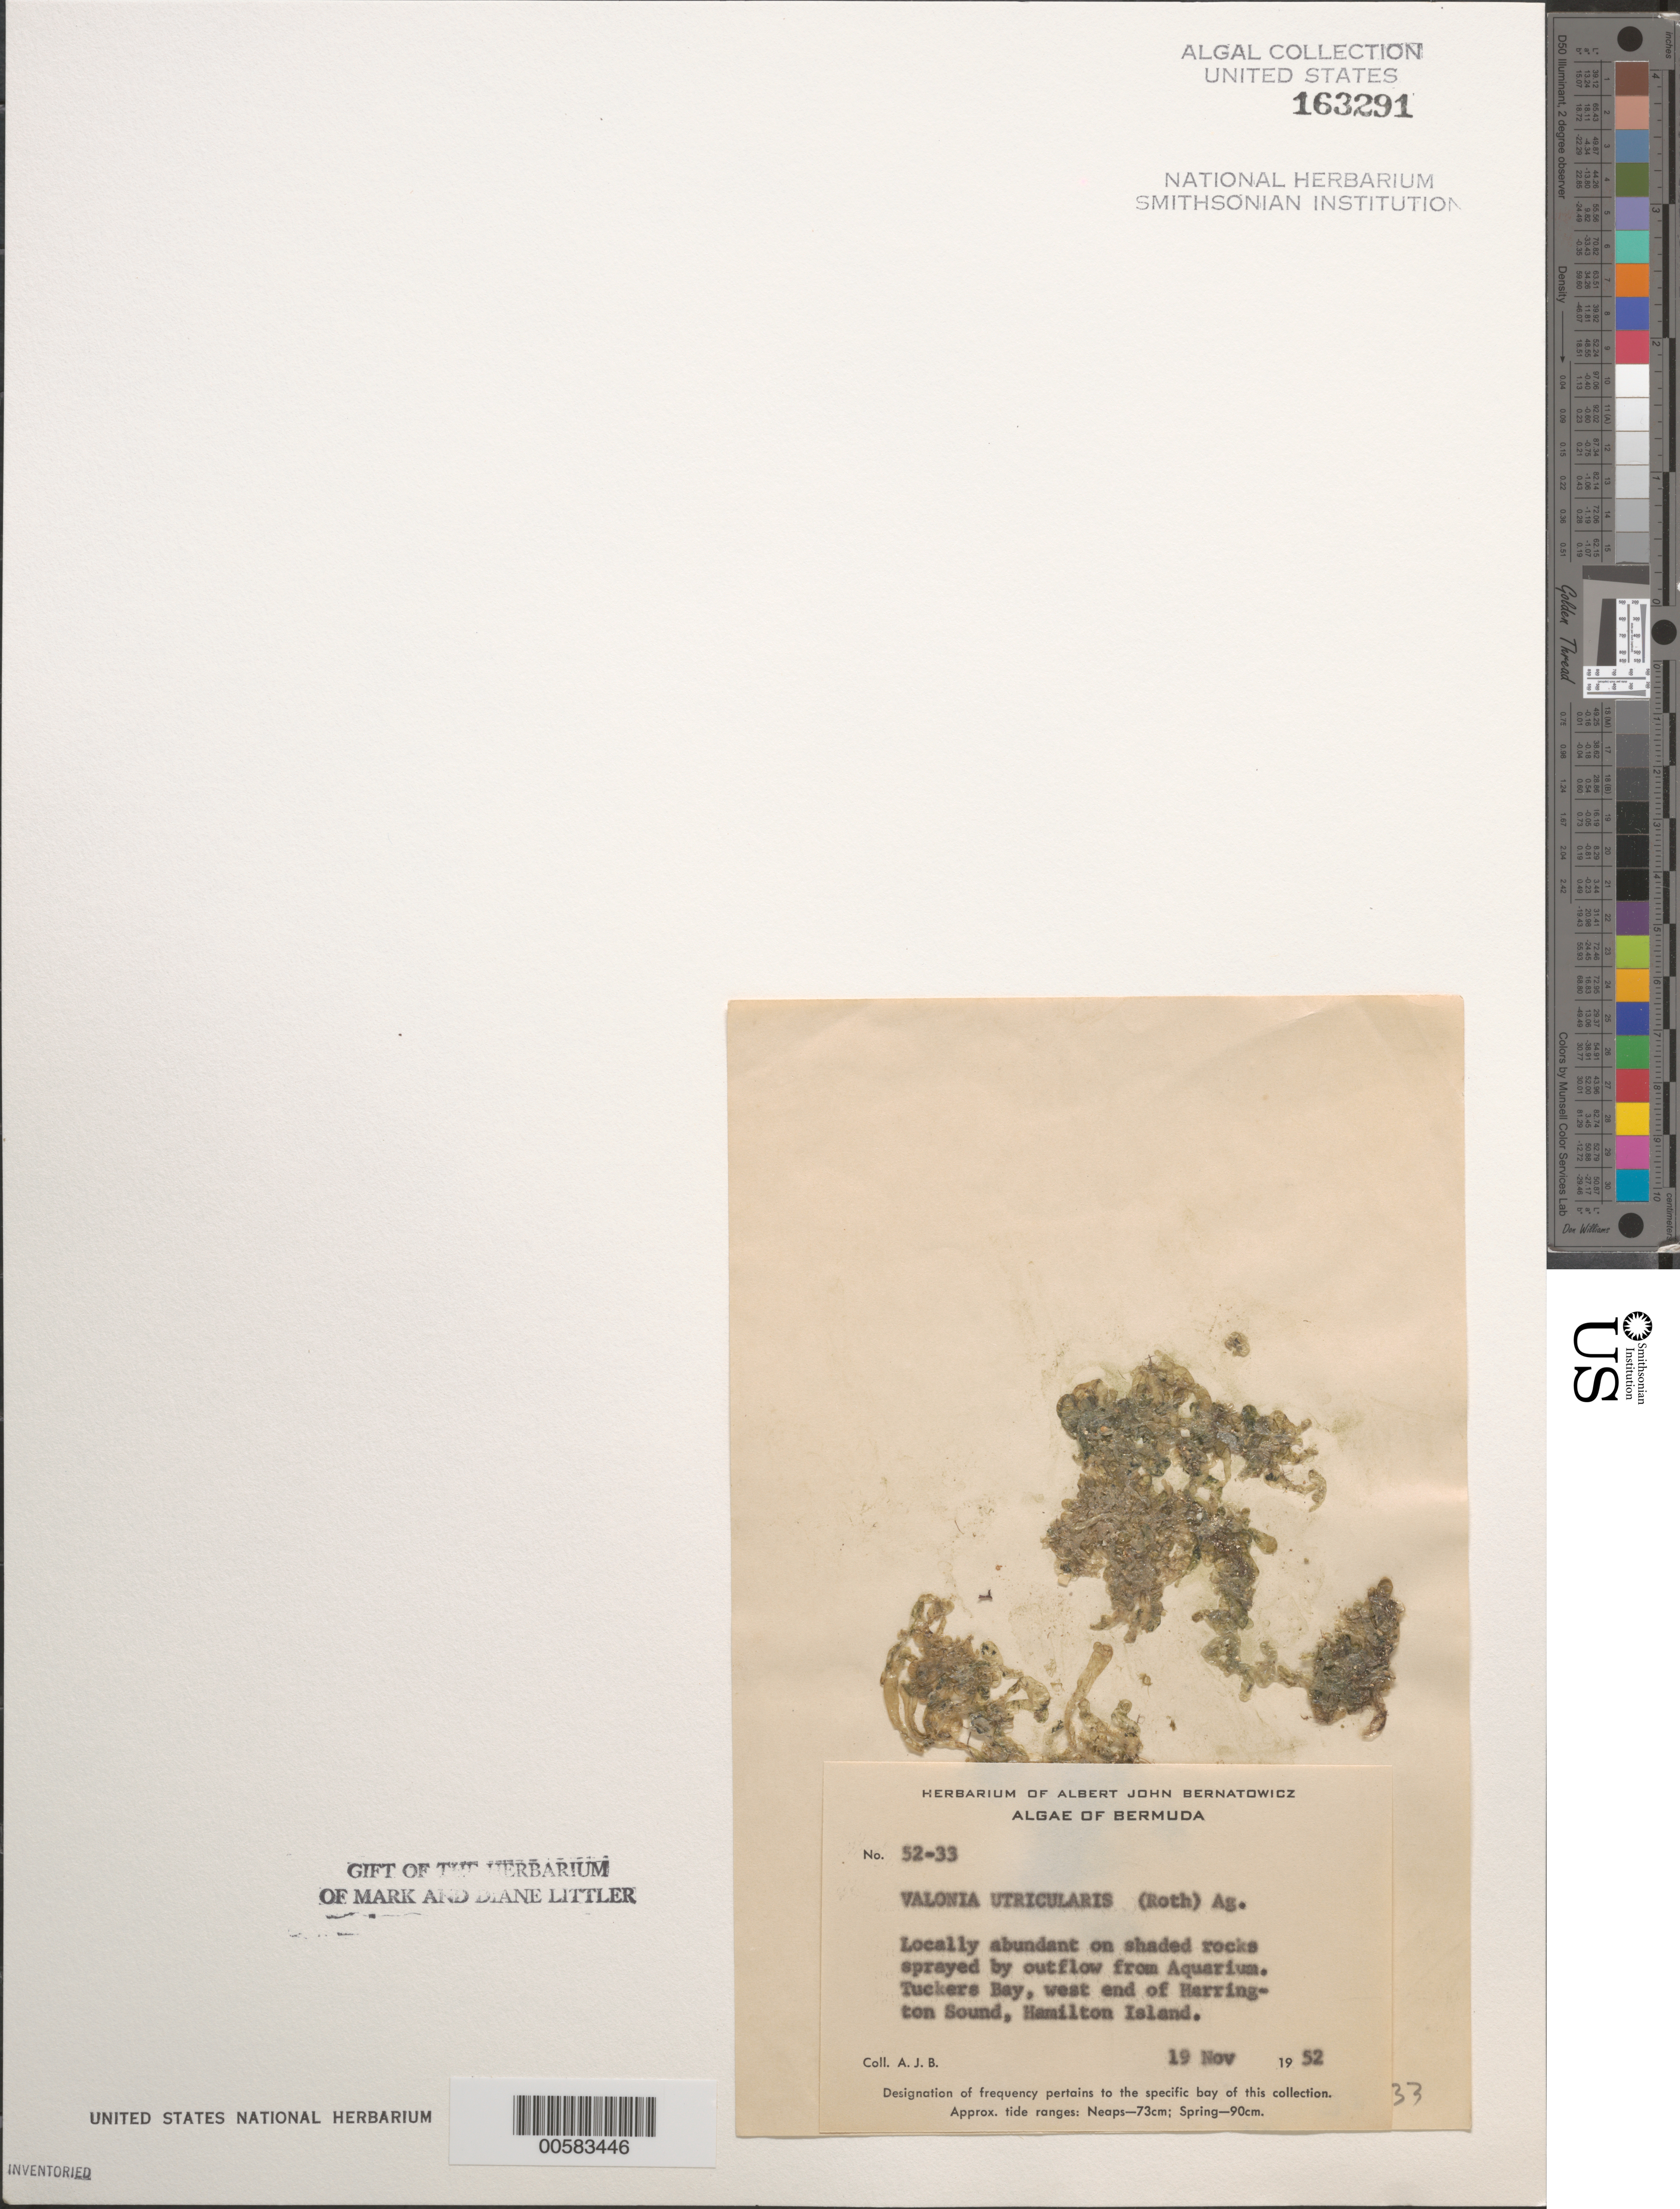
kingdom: Plantae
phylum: Chlorophyta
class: Ulvophyceae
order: Siphonocladales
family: Valoniaceae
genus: Valonia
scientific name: Valonia utricularis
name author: (Roth) C. Agardh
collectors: A. Bernatowicz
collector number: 52-33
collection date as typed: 19 Nov 1952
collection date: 1952-11-19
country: Bermuda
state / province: Saint George's (parish)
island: Bermuda Island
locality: Tucker's Town Bay, Harrington Sound, aquarium outflow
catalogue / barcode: US 163291